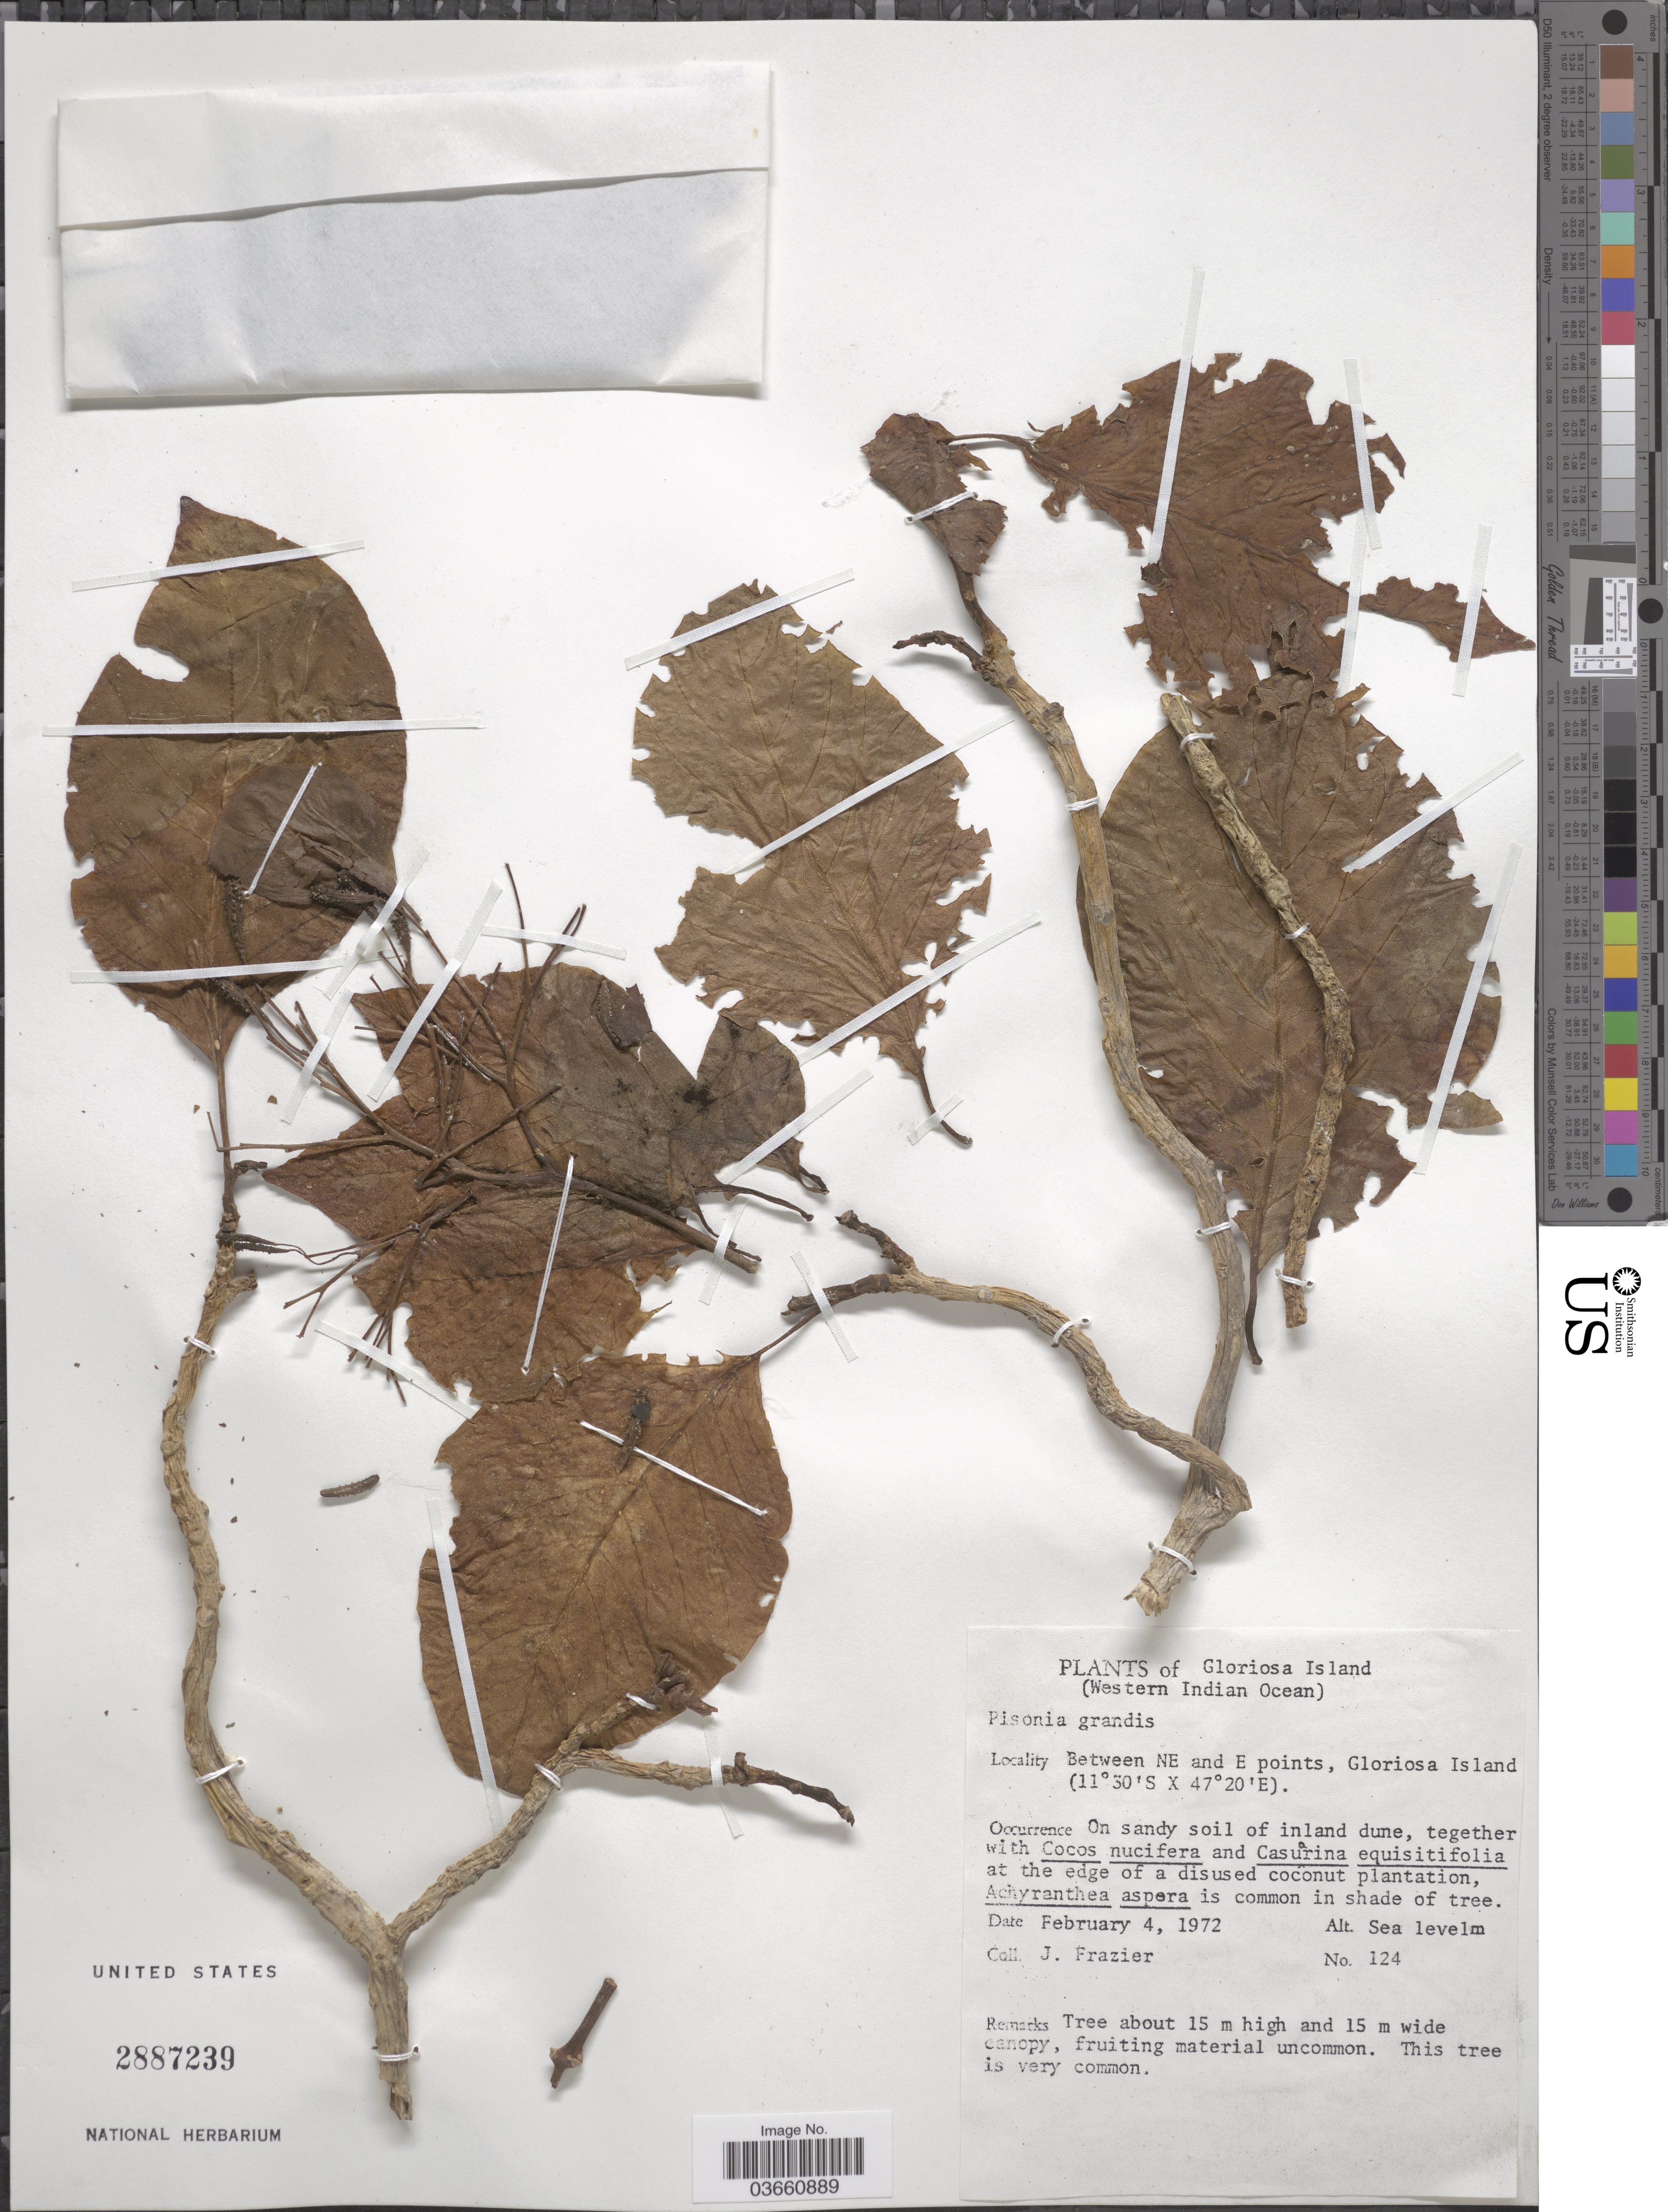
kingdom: Plantae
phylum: Tracheophyta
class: Magnoliopsida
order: Caryophyllales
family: Nyctaginaceae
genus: Pisonia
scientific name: Pisonia grandis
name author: R. Br.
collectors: J. Frazier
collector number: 124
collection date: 1972-02-04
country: French Southern Territories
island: Île Glorieuse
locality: Gloriosa Island. (Western Indian Ocean). Between NE and E points, Gloriosa Island.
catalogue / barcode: US 2887239